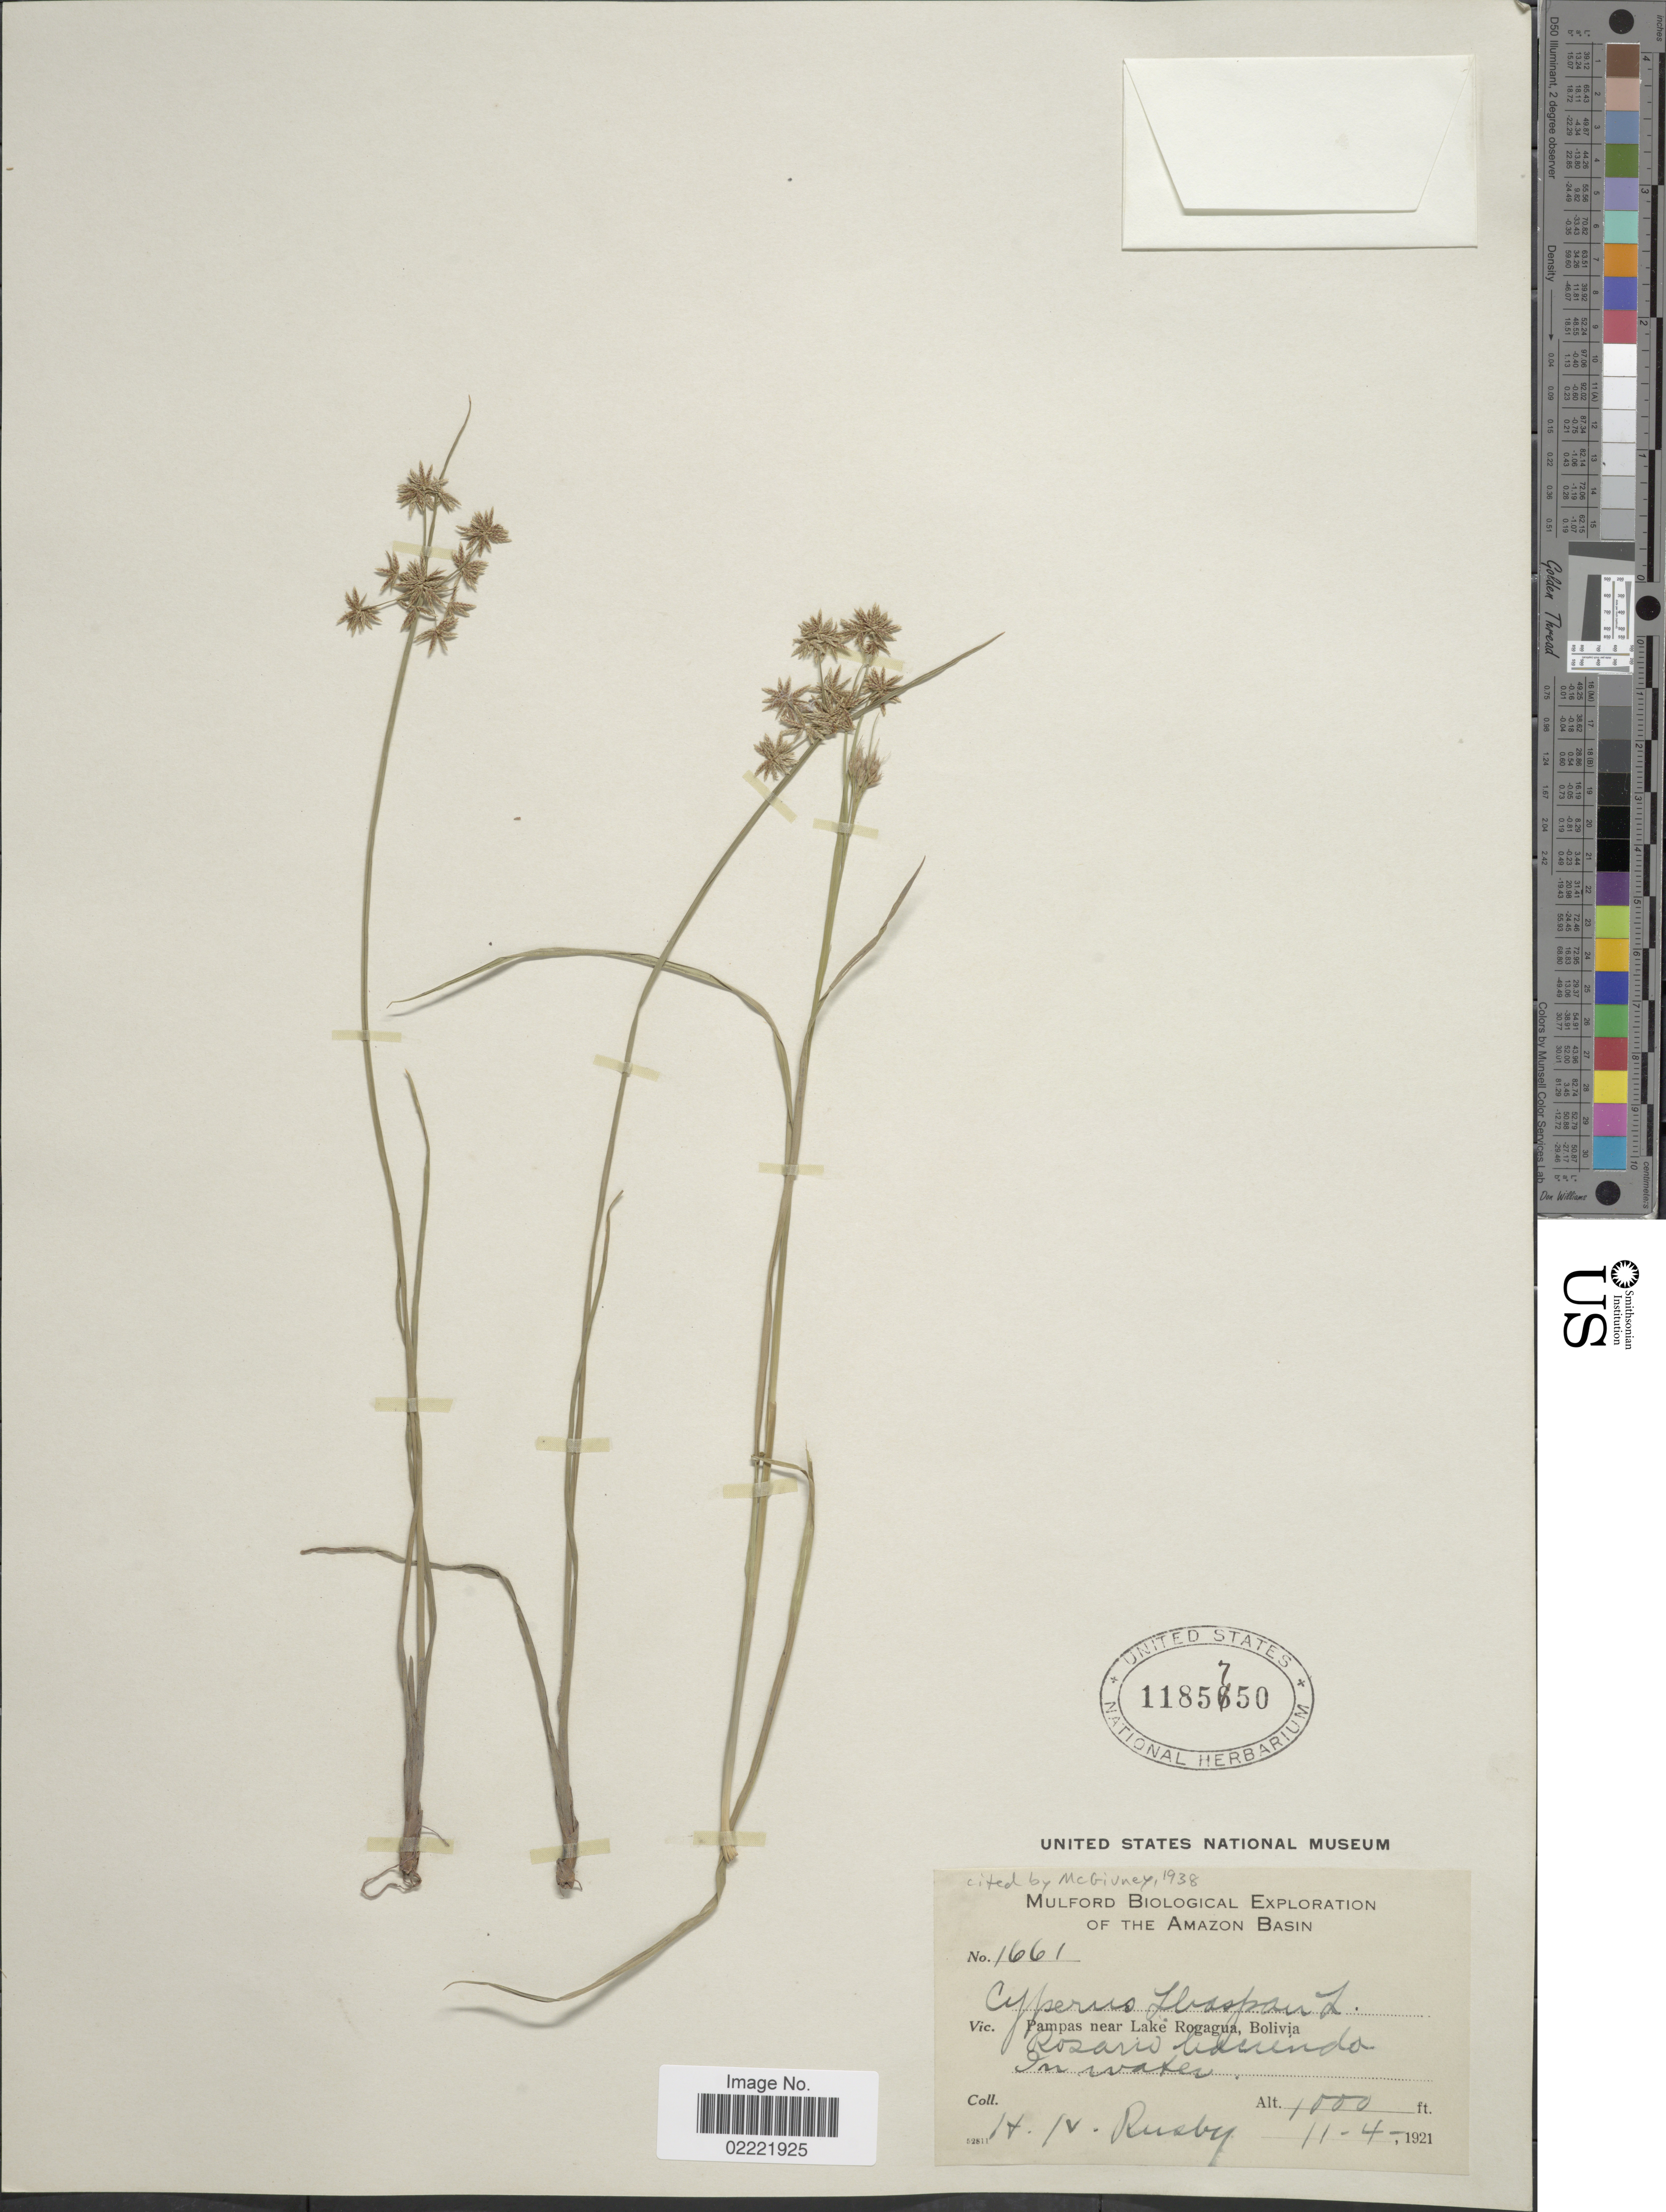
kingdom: Plantae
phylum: Tracheophyta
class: Liliopsida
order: Poales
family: Cyperaceae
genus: Cyperus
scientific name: Cyperus haspan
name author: L.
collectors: H. H. Rusby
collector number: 1661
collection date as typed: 11-4-1921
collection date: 1921-11-04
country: Bolivia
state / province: Beni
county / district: José Ballivián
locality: Pampas near Lake Rogagua. Rosario Hacienda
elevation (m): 305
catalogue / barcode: US 1185750